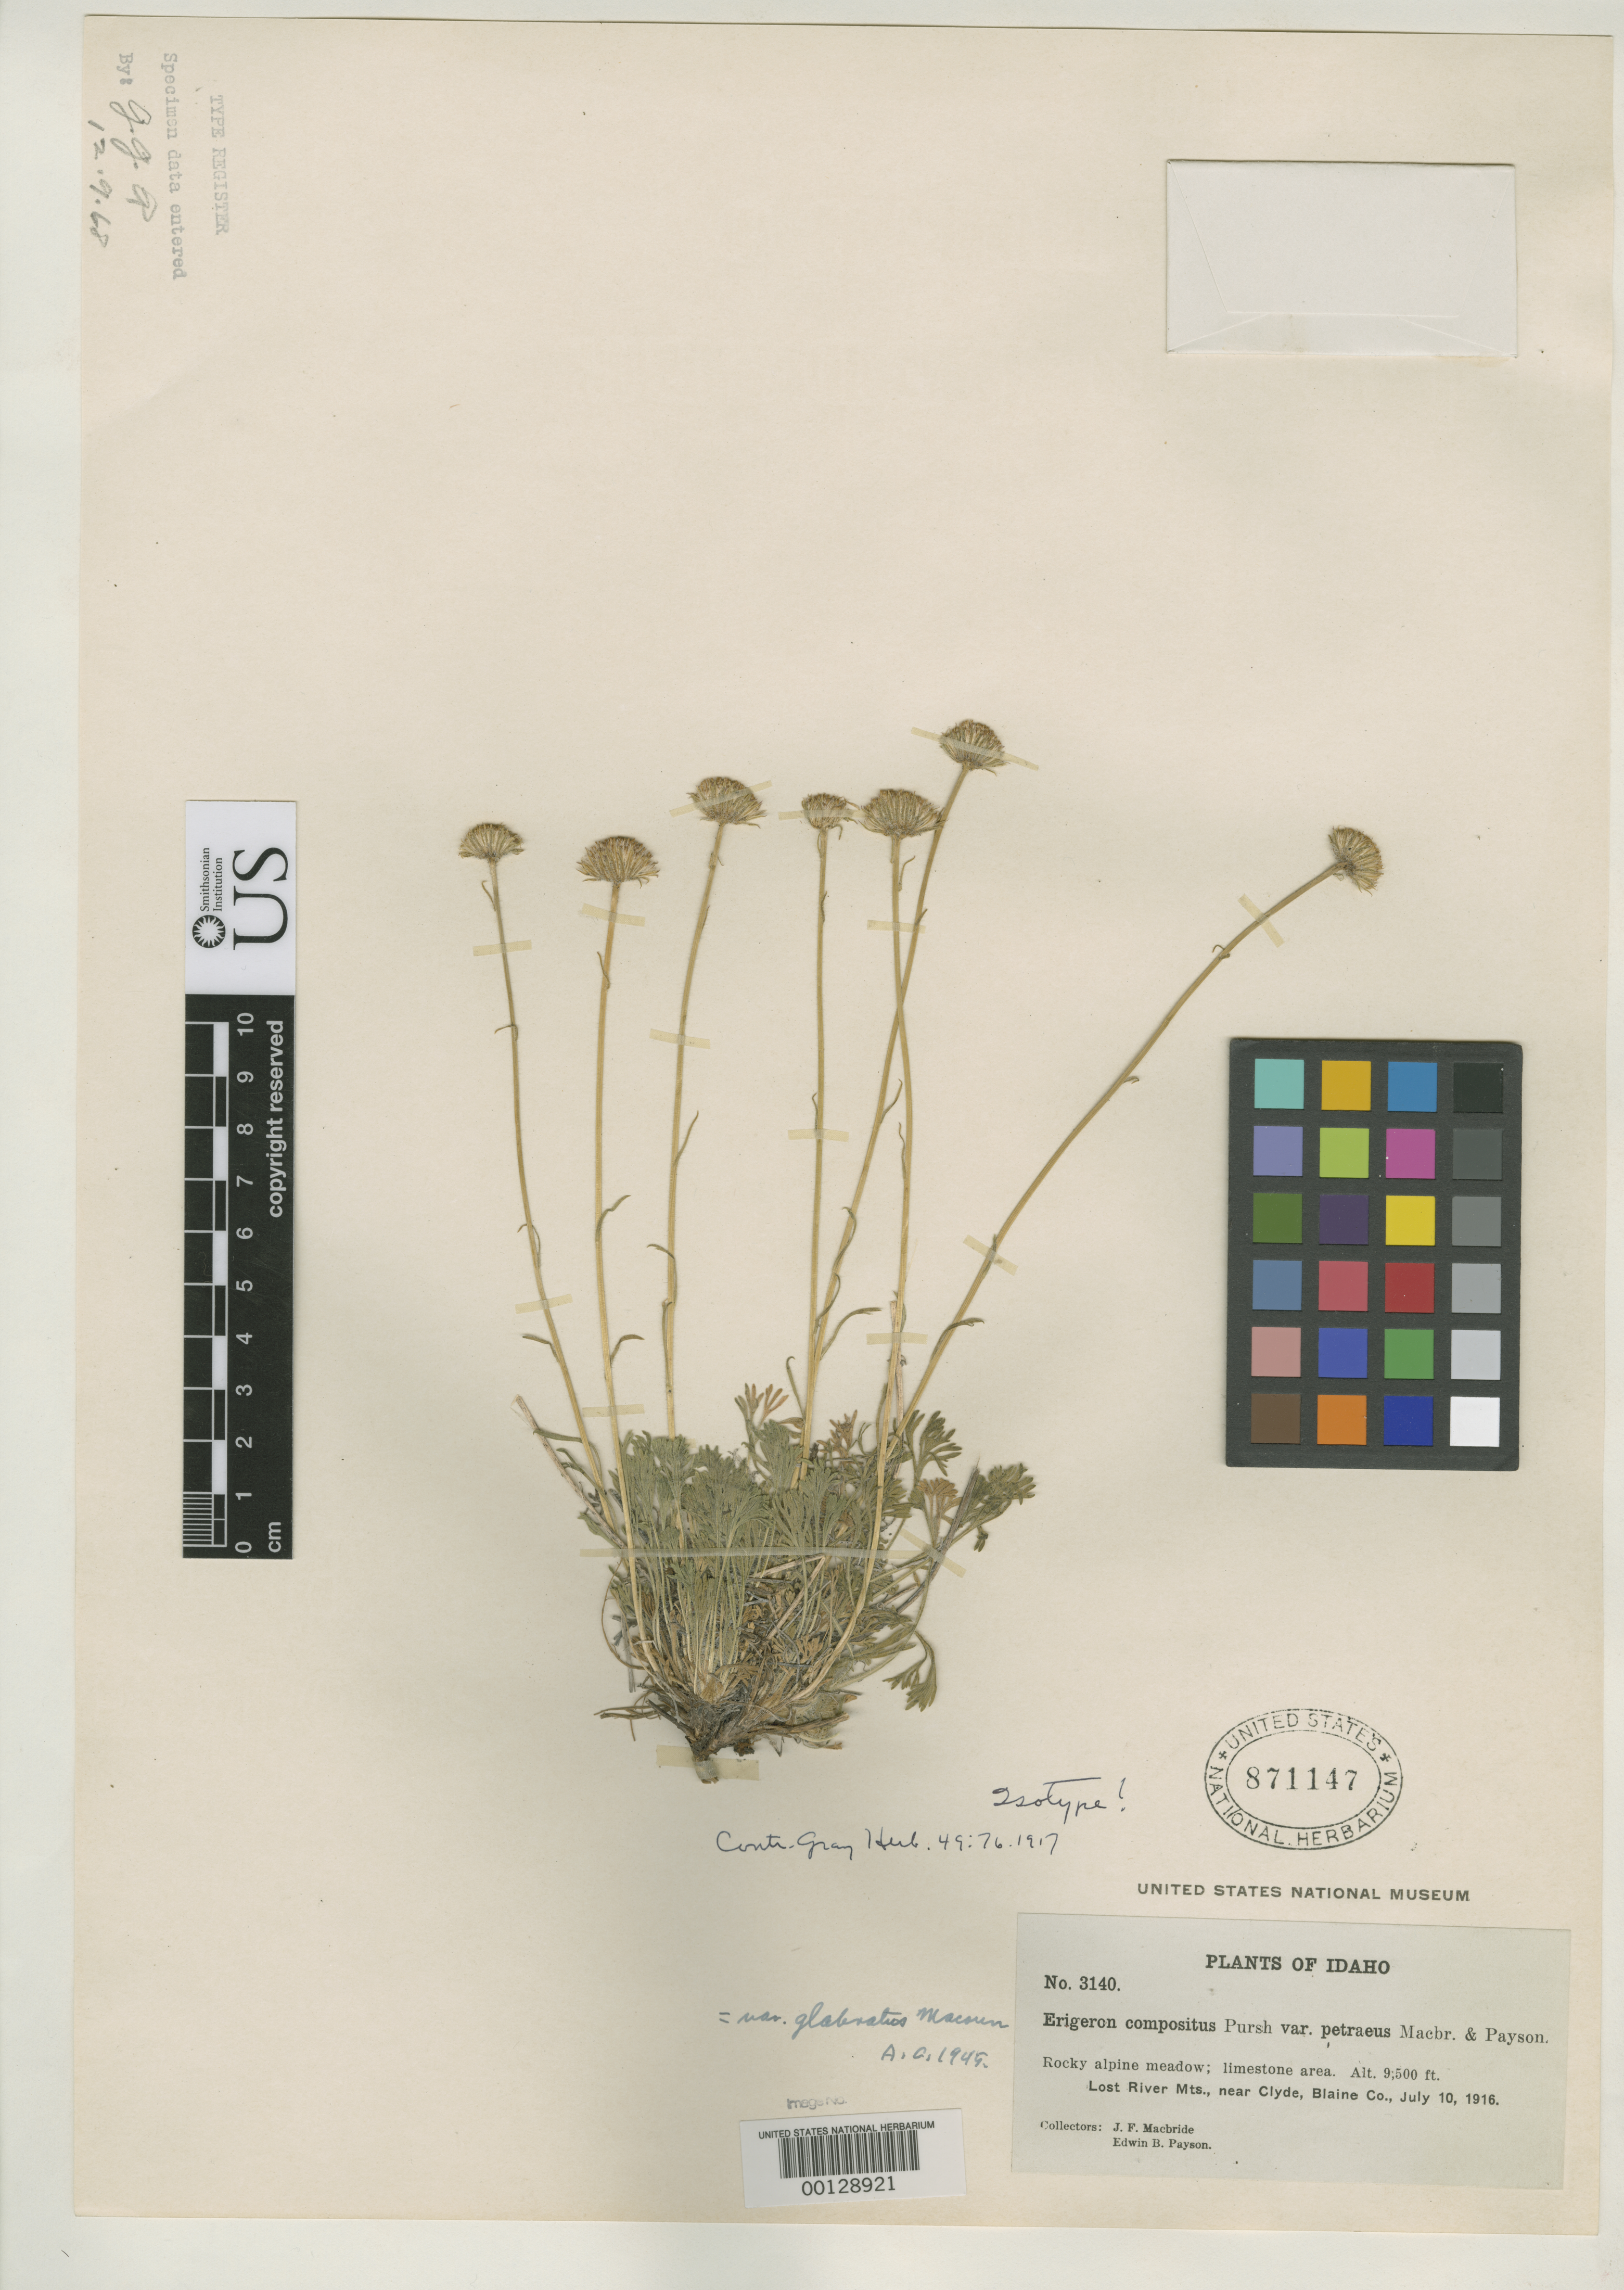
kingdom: Plantae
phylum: Tracheophyta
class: Magnoliopsida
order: Asterales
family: Asteraceae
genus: Erigeron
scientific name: Erigeron compositus var. petraeus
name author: J.F. Macbr. & Payson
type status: Isotype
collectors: J. F. Macbride & E. B. Payson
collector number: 3140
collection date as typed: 10 Jul 1916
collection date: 1916-07-10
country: United States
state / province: Idaho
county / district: Blaine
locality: Clyde.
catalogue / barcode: US 871147